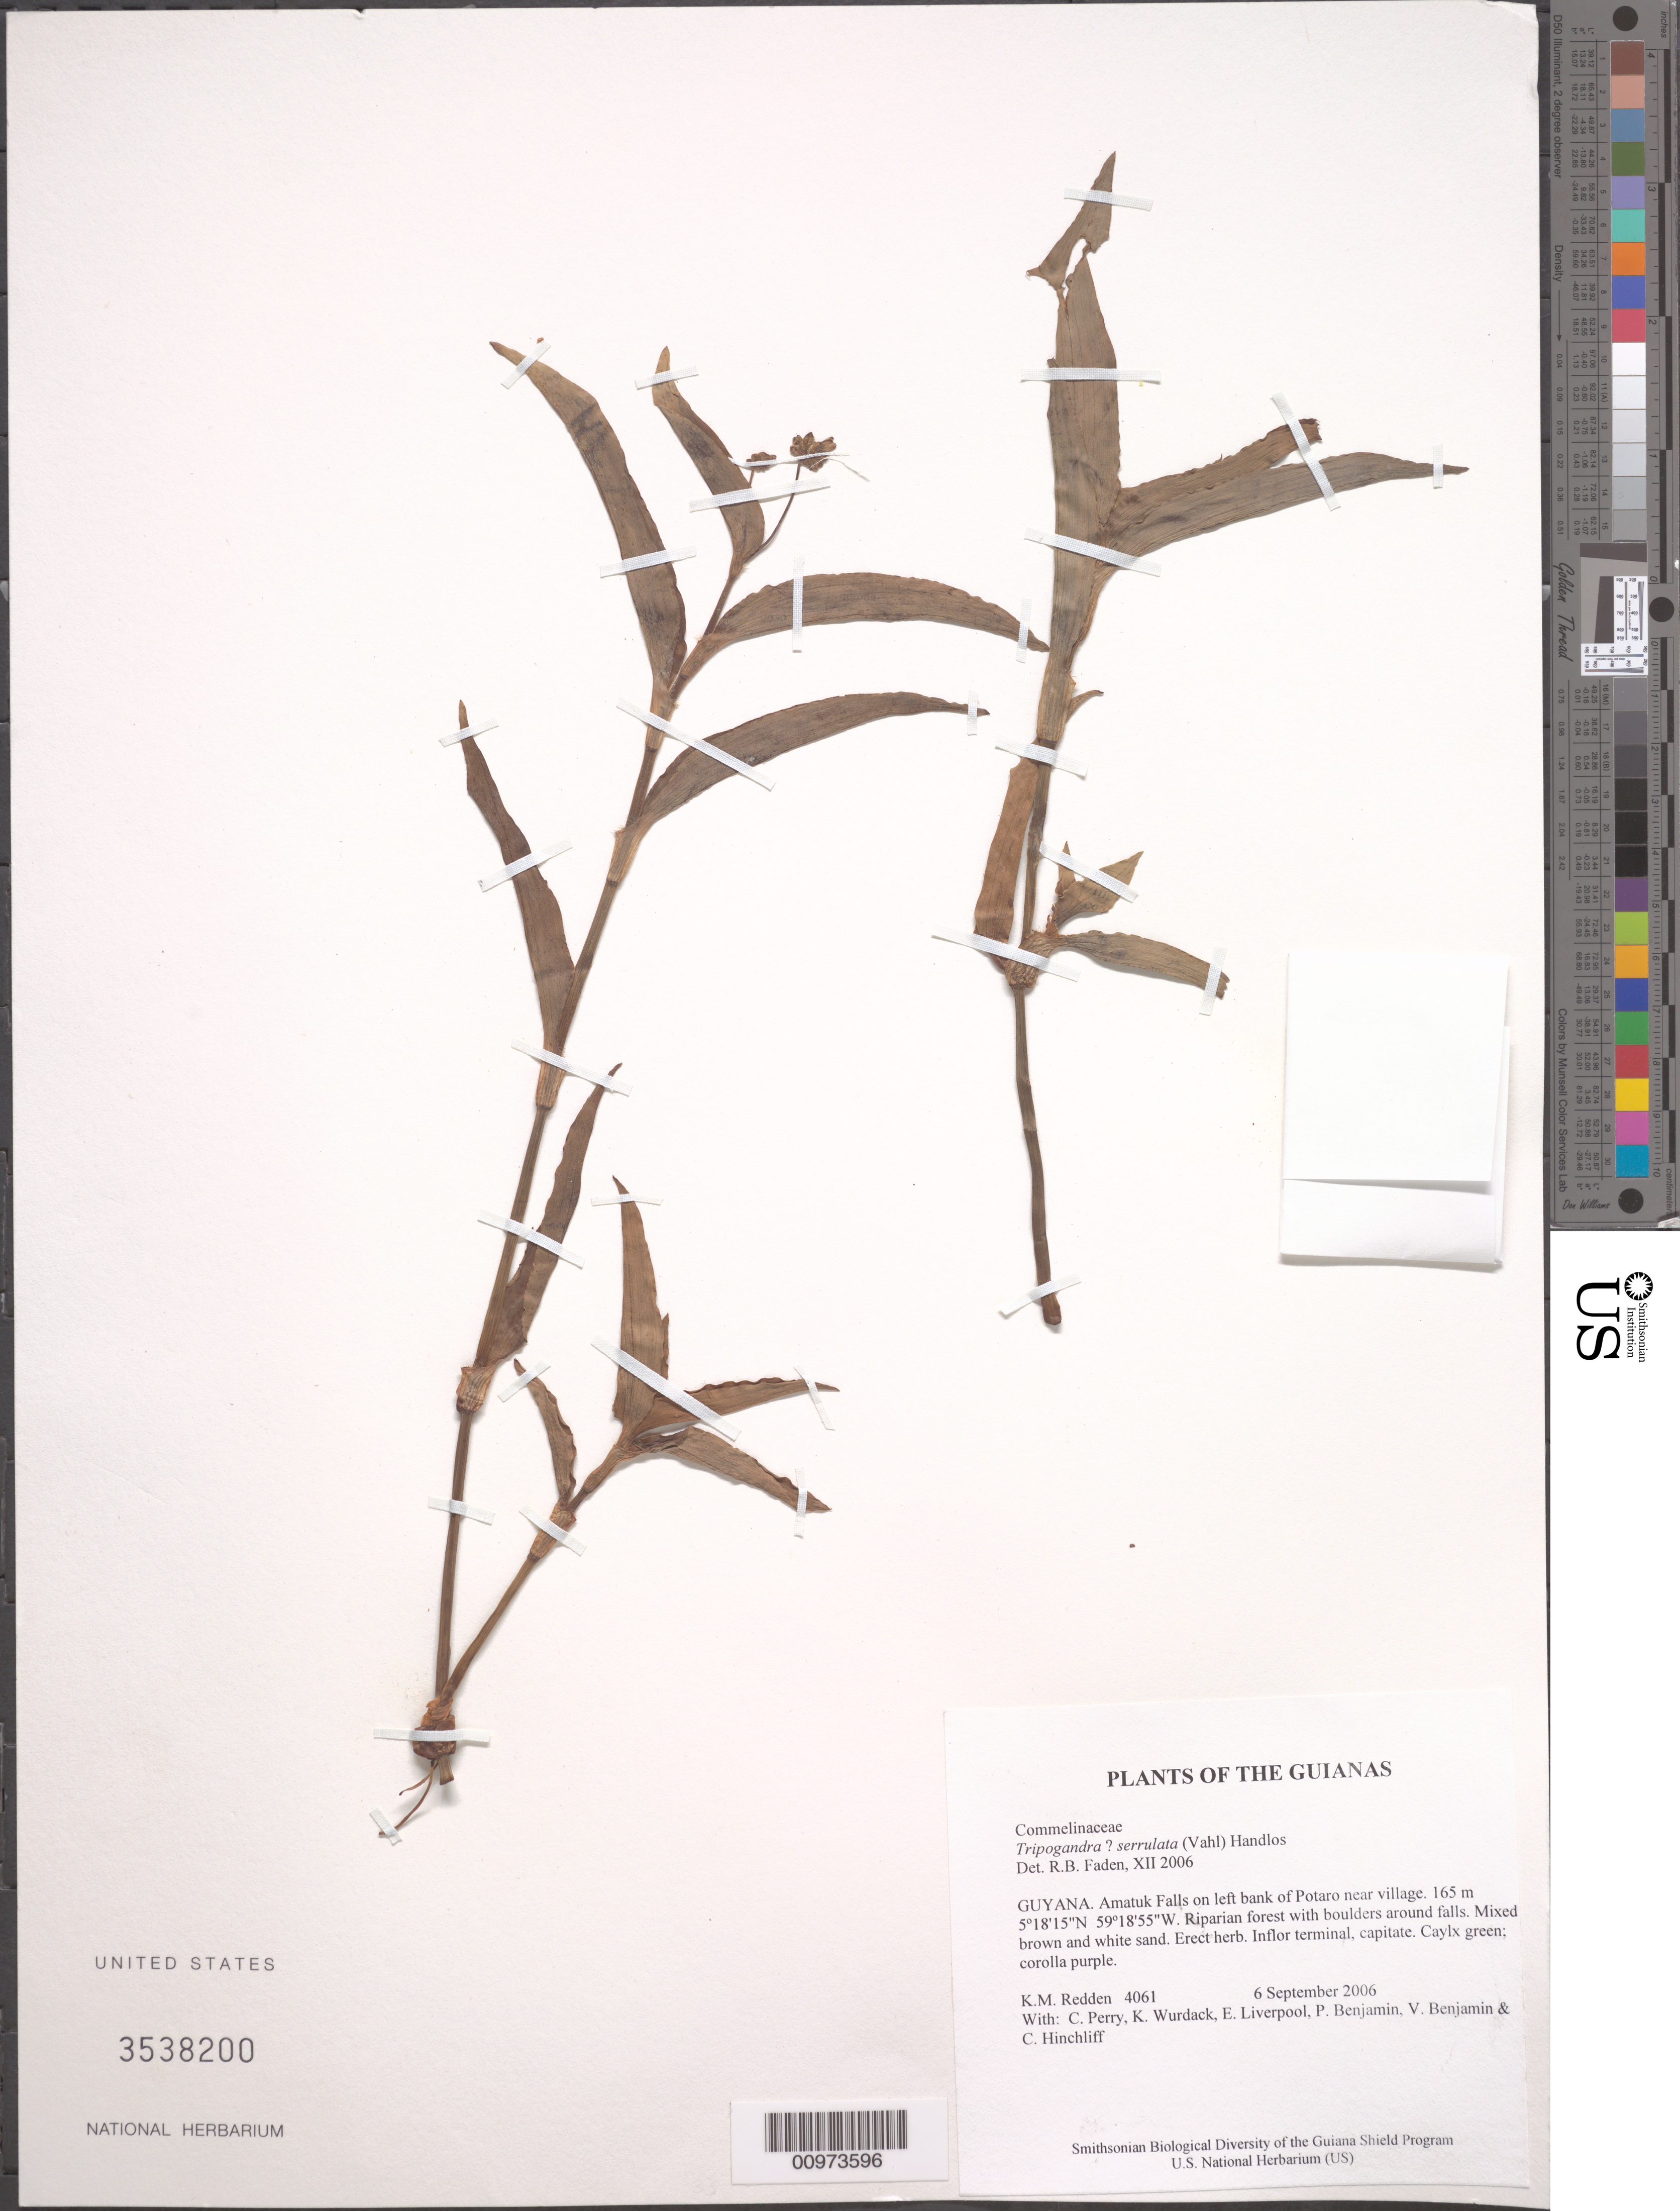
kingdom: Plantae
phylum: Tracheophyta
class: Liliopsida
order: Commelinales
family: Commelinaceae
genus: Tripogandra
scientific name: Tripogandra serrulata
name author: (Vahl) Handlos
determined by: Faden, Robert B., (US), Smithsonian Institution - National Museum of Natural History (UNITED STATES)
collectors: K. M. Redden, C. Perry, K. Wurdack, E. Liverpool, P. Benjamin, V. Benjamin & C. E. Hinchliff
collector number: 4061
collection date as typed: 6 September 2006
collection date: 2006-09-06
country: Guyana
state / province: Potaro-Siparuni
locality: Amatuk Falls on left bank of Potaro near village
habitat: Riparian forest with boulders around falls. Mixed brown and white sand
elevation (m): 165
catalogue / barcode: US 3538200